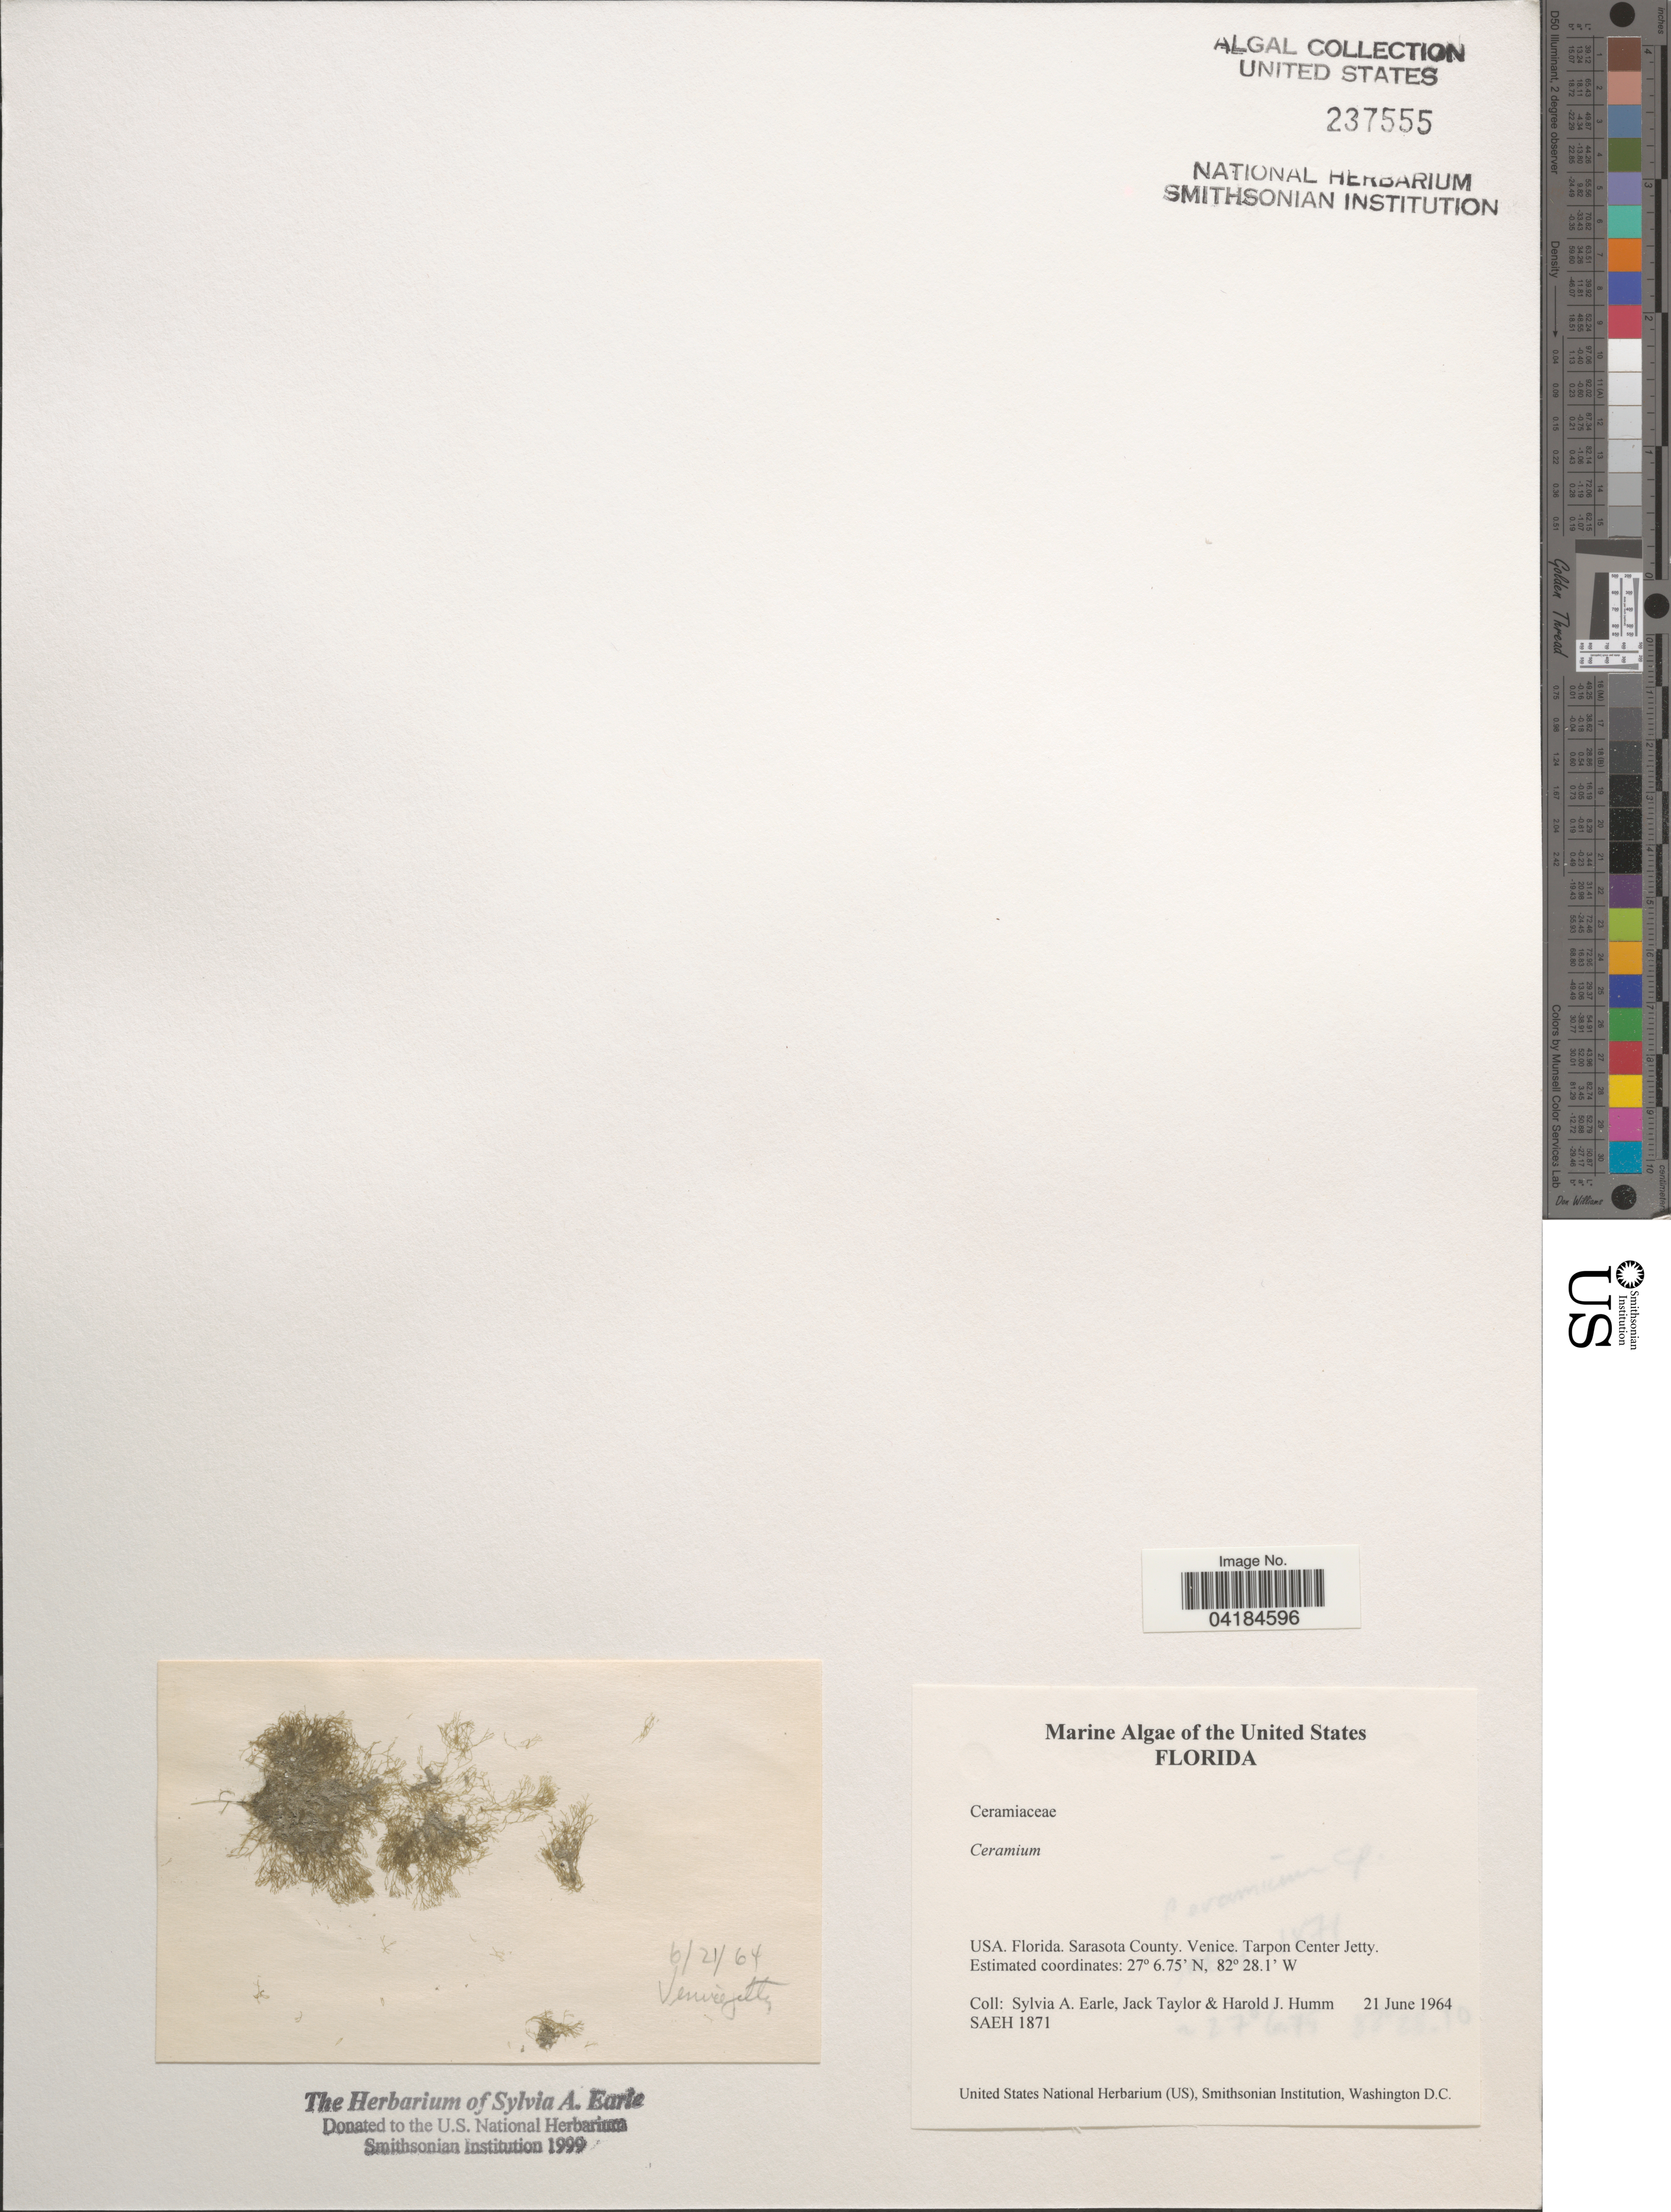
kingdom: Plantae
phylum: Rhodophyta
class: Florideophyceae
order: Ceramiales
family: Ceramiaceae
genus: Ceramium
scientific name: Ceramium sp.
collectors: S. A. Earle, J. Taylor & H. J. Humm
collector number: SAEH1871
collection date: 1964-06-21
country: United States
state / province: Florida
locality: Sarasota County. Venice. Tarpon Center Jetty.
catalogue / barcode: US 237555